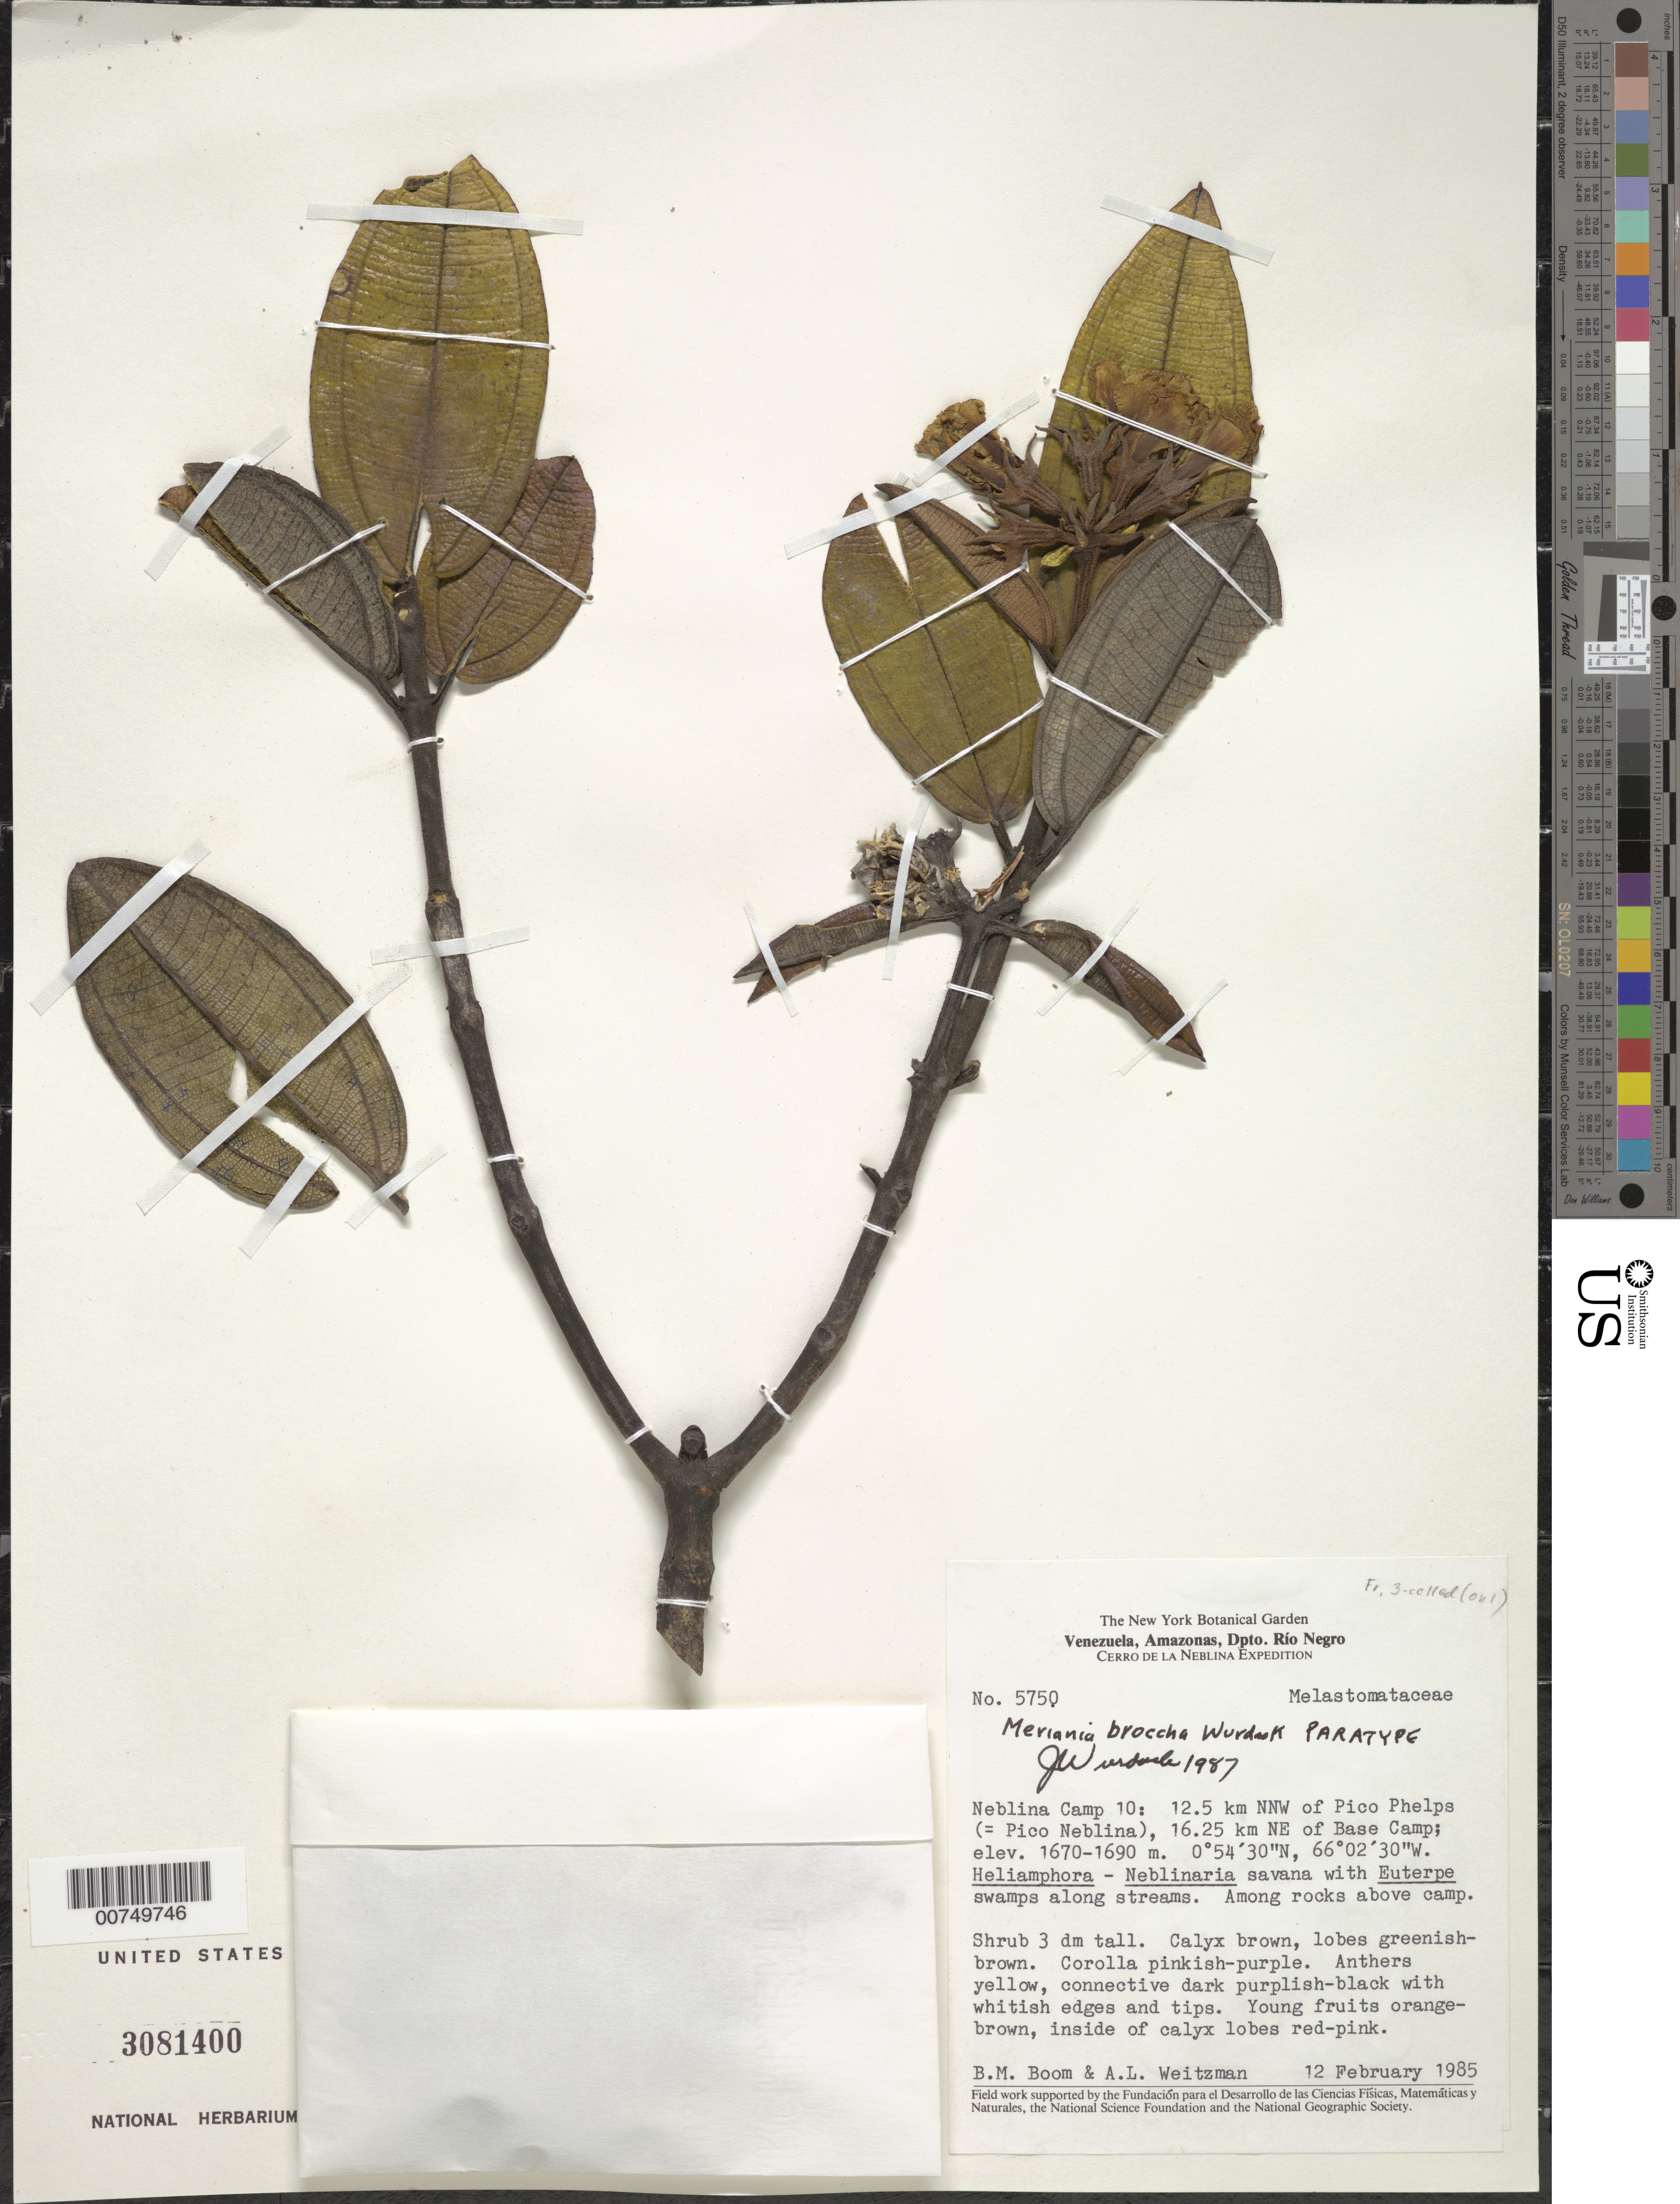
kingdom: Plantae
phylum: Tracheophyta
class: Magnoliopsida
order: Myrtales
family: Melastomataceae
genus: Meriania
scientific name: Meriania broccha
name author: Wurdack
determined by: Wurdack, John J., (US), US (UNITED STATES)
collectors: B. M. Boom, A. L. Weitzman & W. R. Buck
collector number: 5750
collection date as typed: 12-Feb-85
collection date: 1985-02-12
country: Venezuela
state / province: Amazonas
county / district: Río Negro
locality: Neblina Camp 10. 12.5 km NNW of Pico Phelps (=Pico Neblina),16.25 km NE of Base Camp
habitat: Heliamphora-Neblinaira savanna wit Euterpe swamps along streams; among rocks above camp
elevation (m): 1670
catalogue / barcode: US 3081400